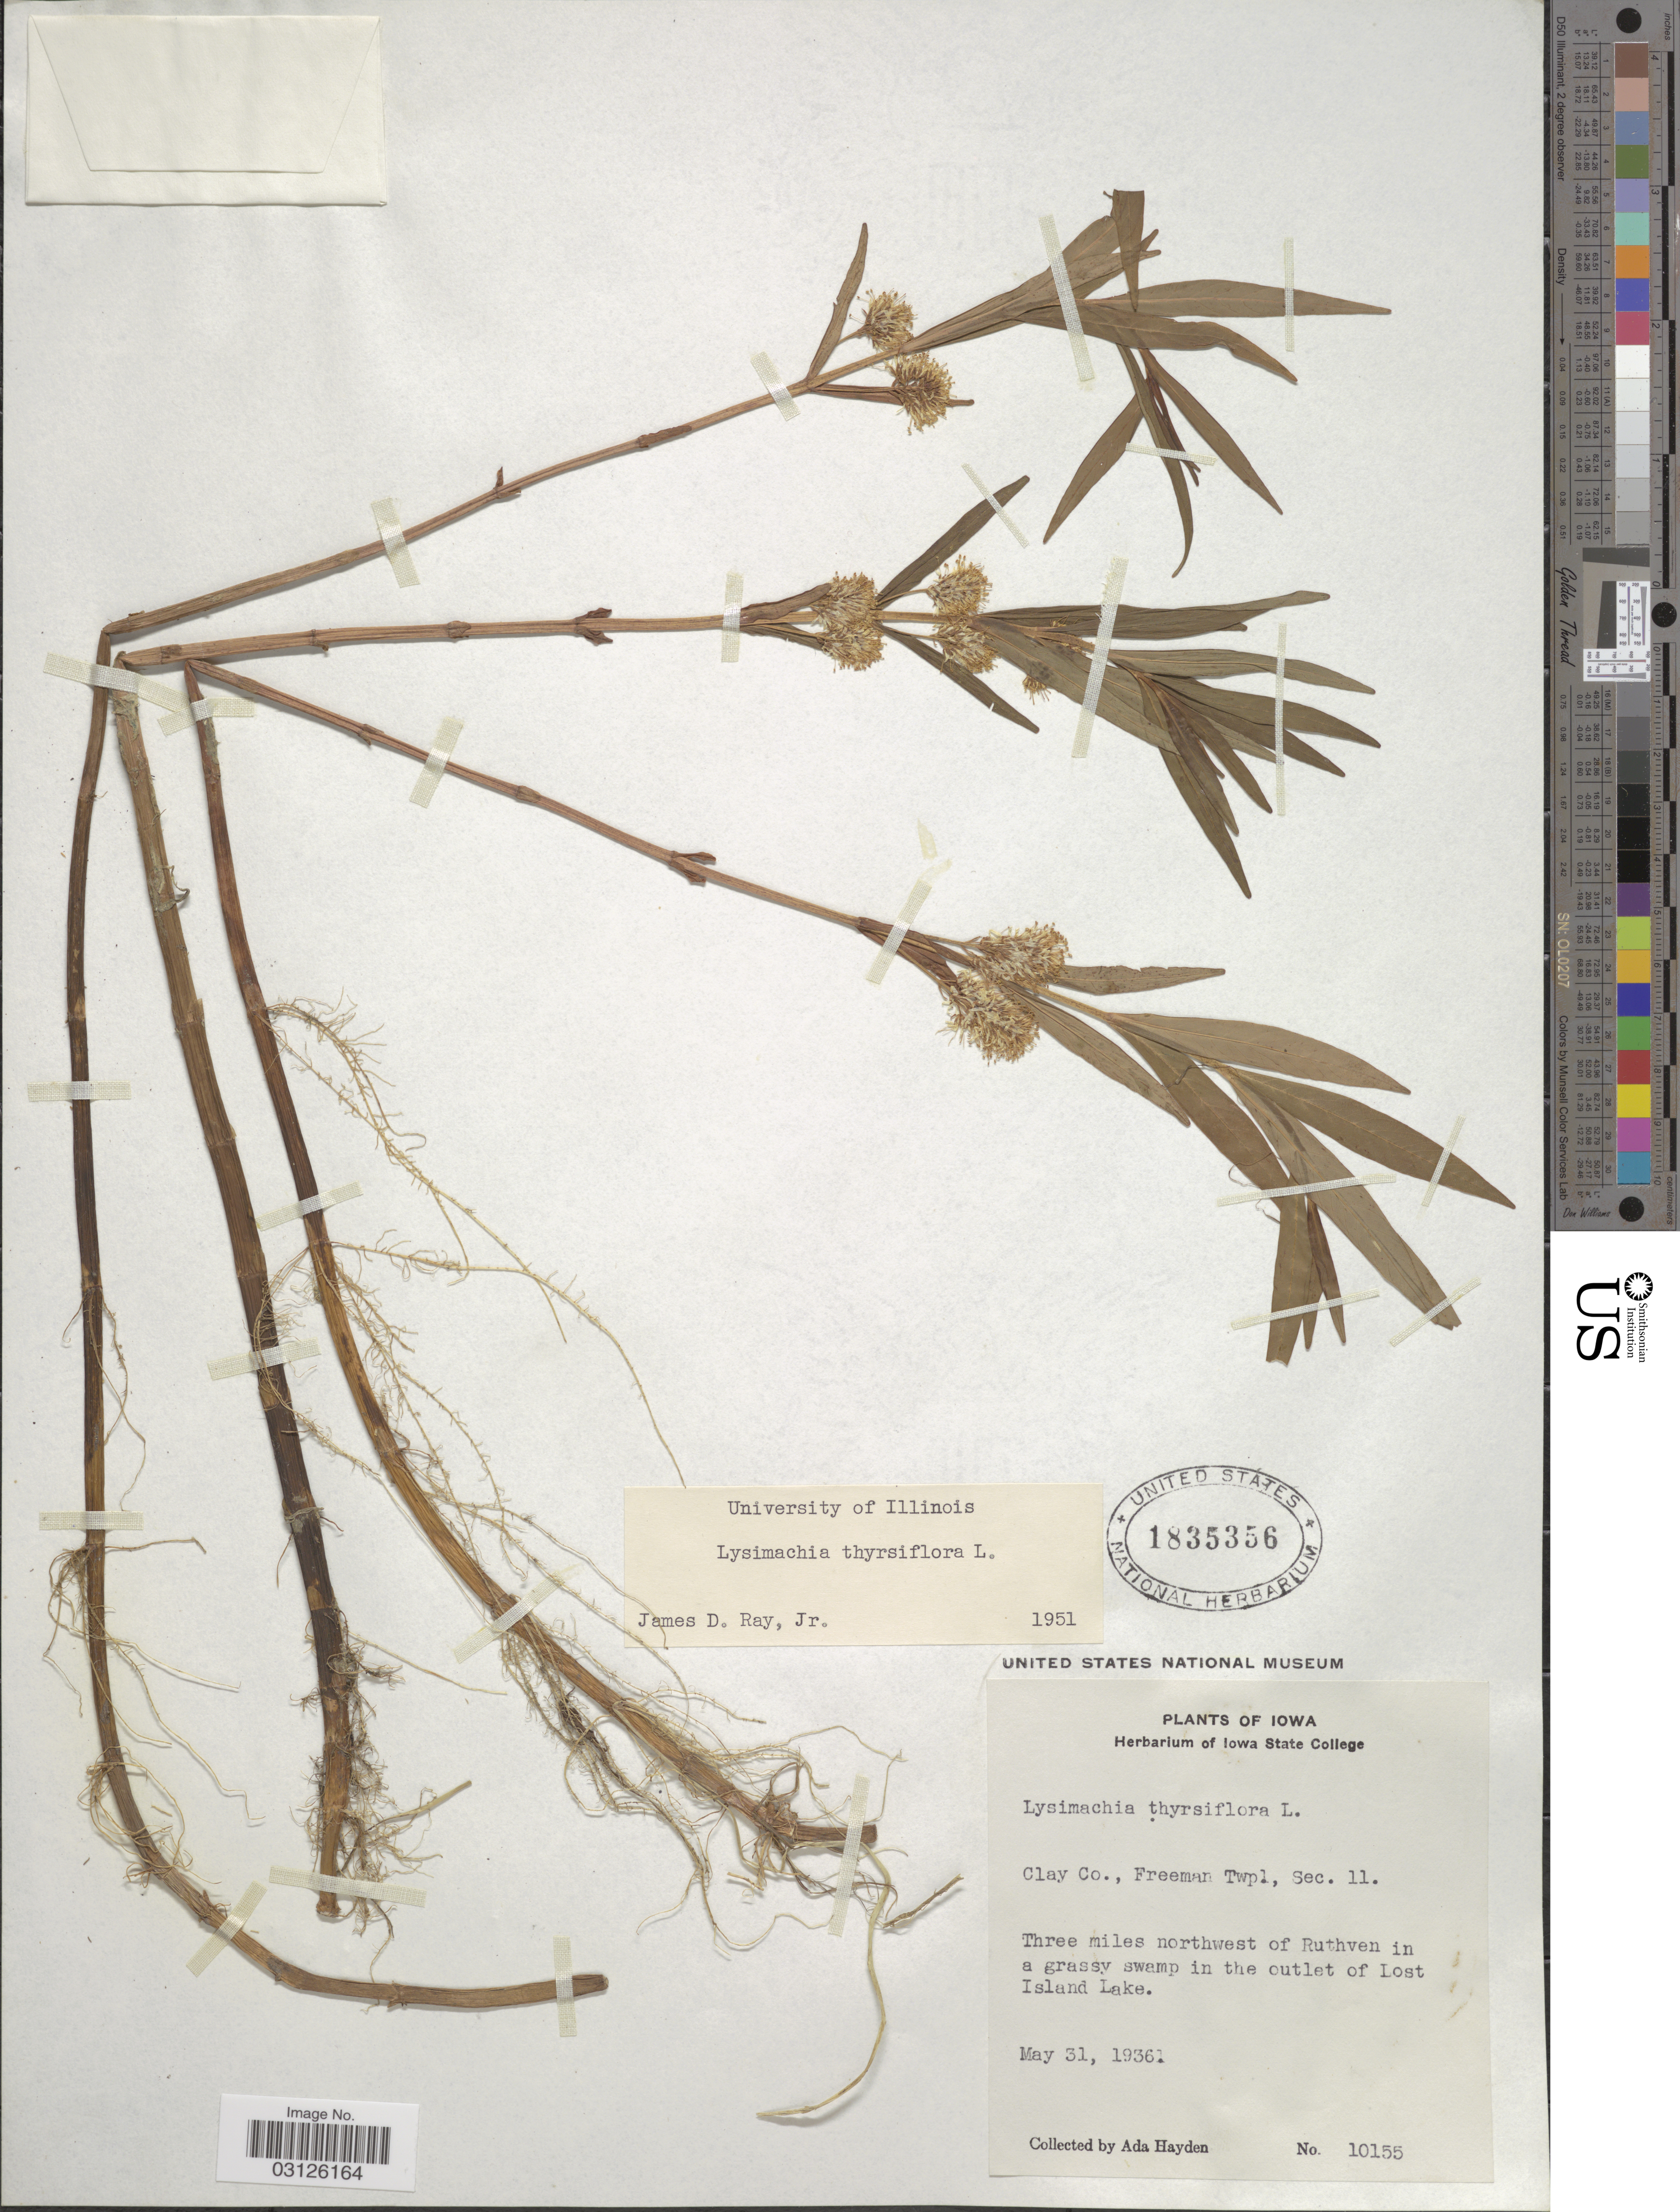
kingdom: Plantae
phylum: Tracheophyta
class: Magnoliopsida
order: Ericales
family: Primulaceae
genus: Lysimachia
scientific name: Lysimachia thyrsiflora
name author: L.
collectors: Ada Hayden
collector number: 10155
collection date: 1936-05-31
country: United States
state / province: Iowa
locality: Clay Co., Freeman Twpl, Sec. 11. Three miles northwest of Ruthven in a grassy swamp in the outlet of Lost Island Lake.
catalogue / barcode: US 1835356